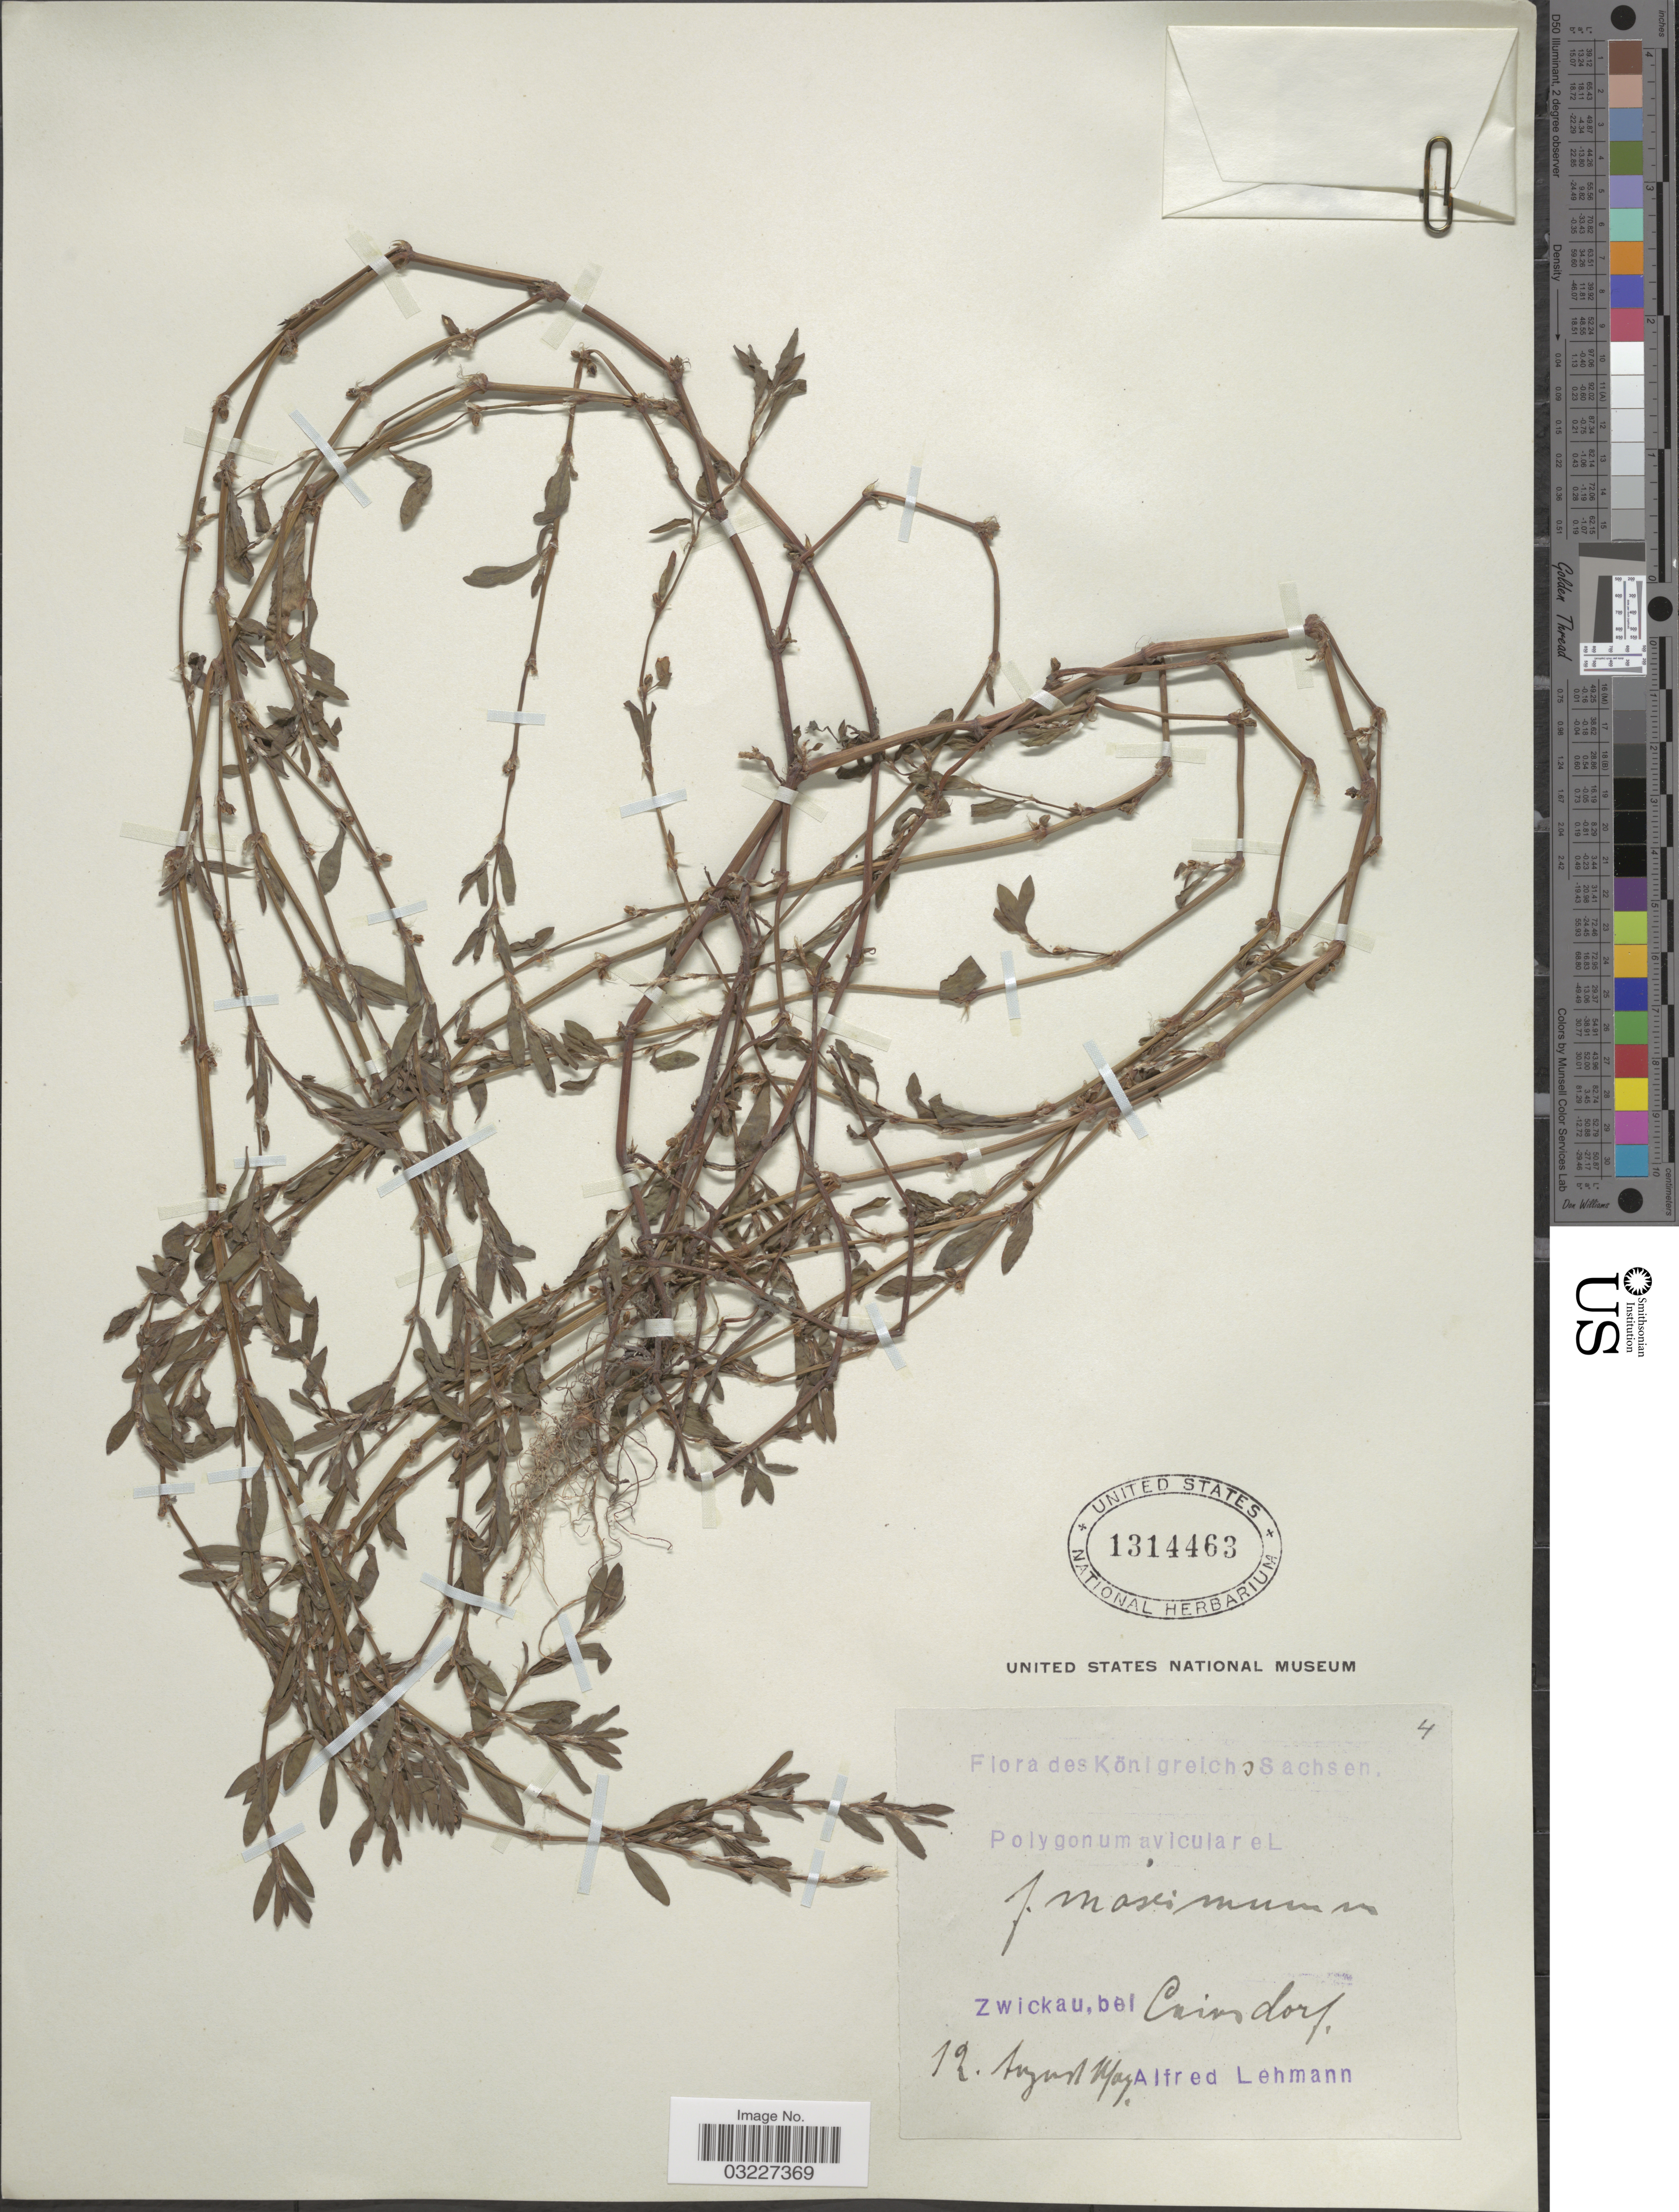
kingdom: Plantae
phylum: Tracheophyta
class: Magnoliopsida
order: Caryophyllales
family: Polygonaceae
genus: Polygonum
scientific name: Polygonum aviculare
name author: L.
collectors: A. Lehmann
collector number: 4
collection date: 1909-08-12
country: Germany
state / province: Sachsen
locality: Königreichs Sachsen. Zwickau, bel Crimdorf [interpreted].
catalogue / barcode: US 1314463